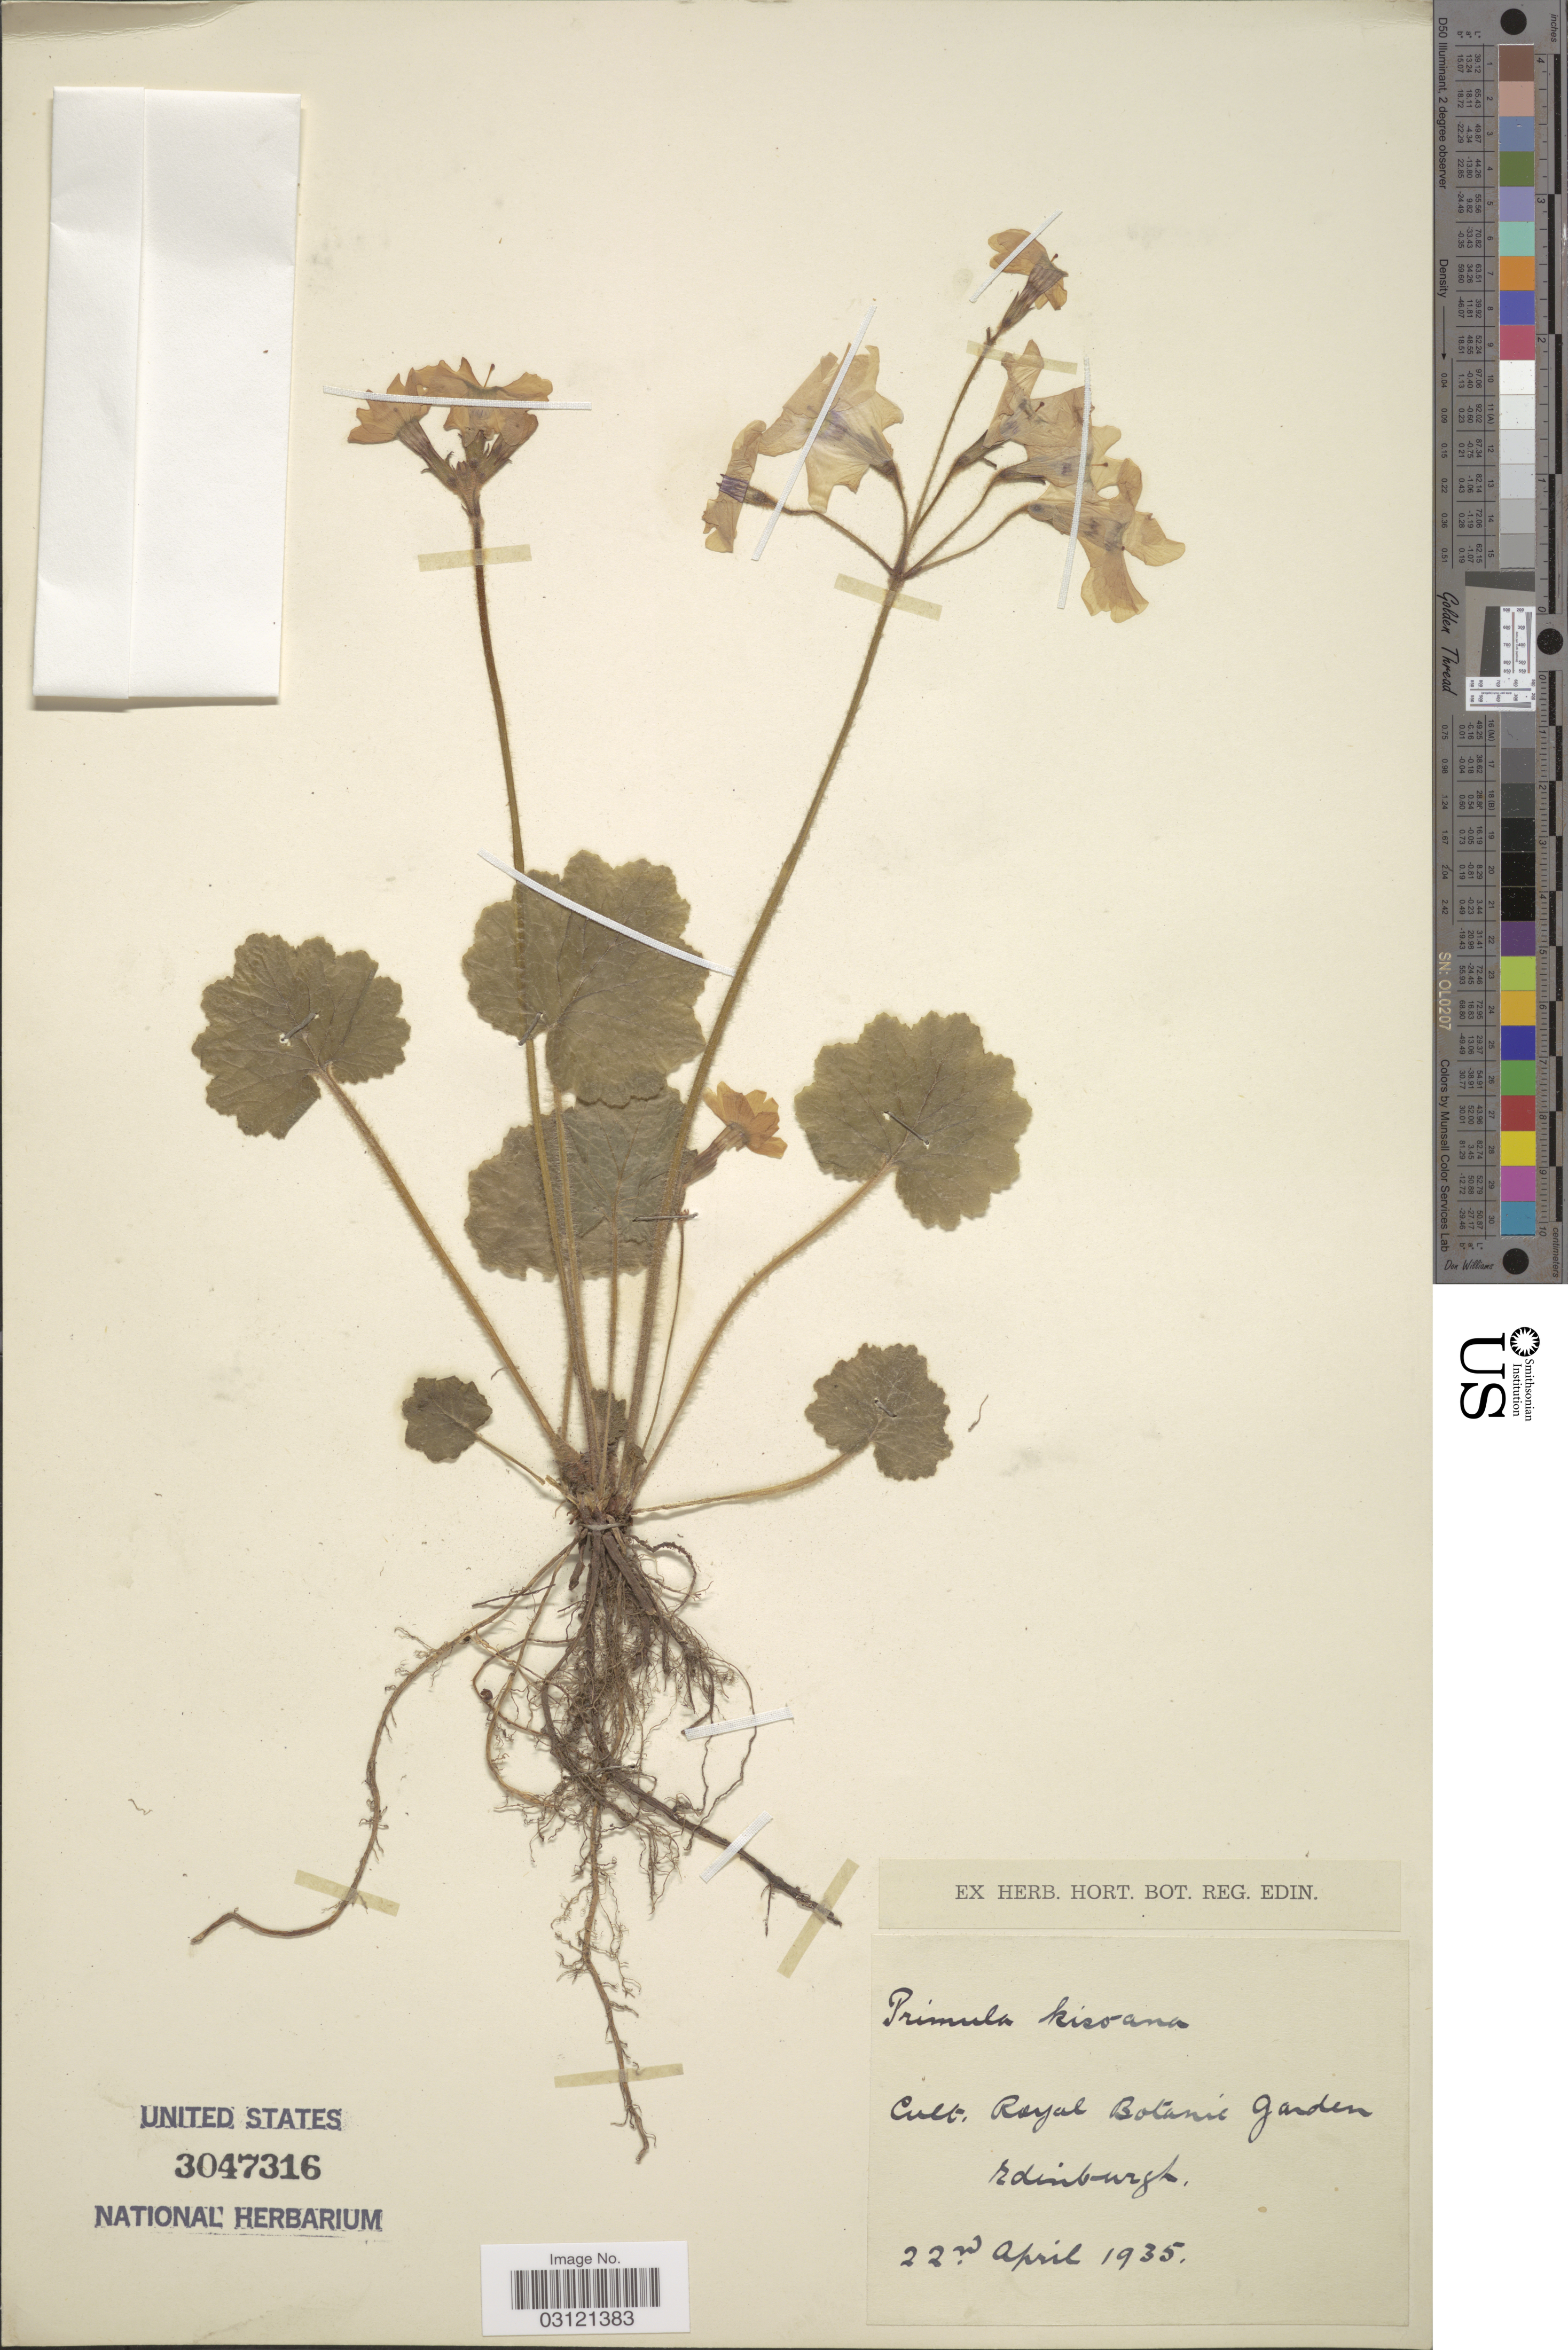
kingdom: Plantae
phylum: Tracheophyta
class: Magnoliopsida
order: Ericales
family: Primulaceae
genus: Primula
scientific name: Primula kisoana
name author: Miq.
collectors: Ex herb. Hort. Reg. Bot. Edin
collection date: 1935-04-22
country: United Kingdom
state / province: Scotland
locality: Cult. Royal Botanic Garden. Edinburgh.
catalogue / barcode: US 3047316